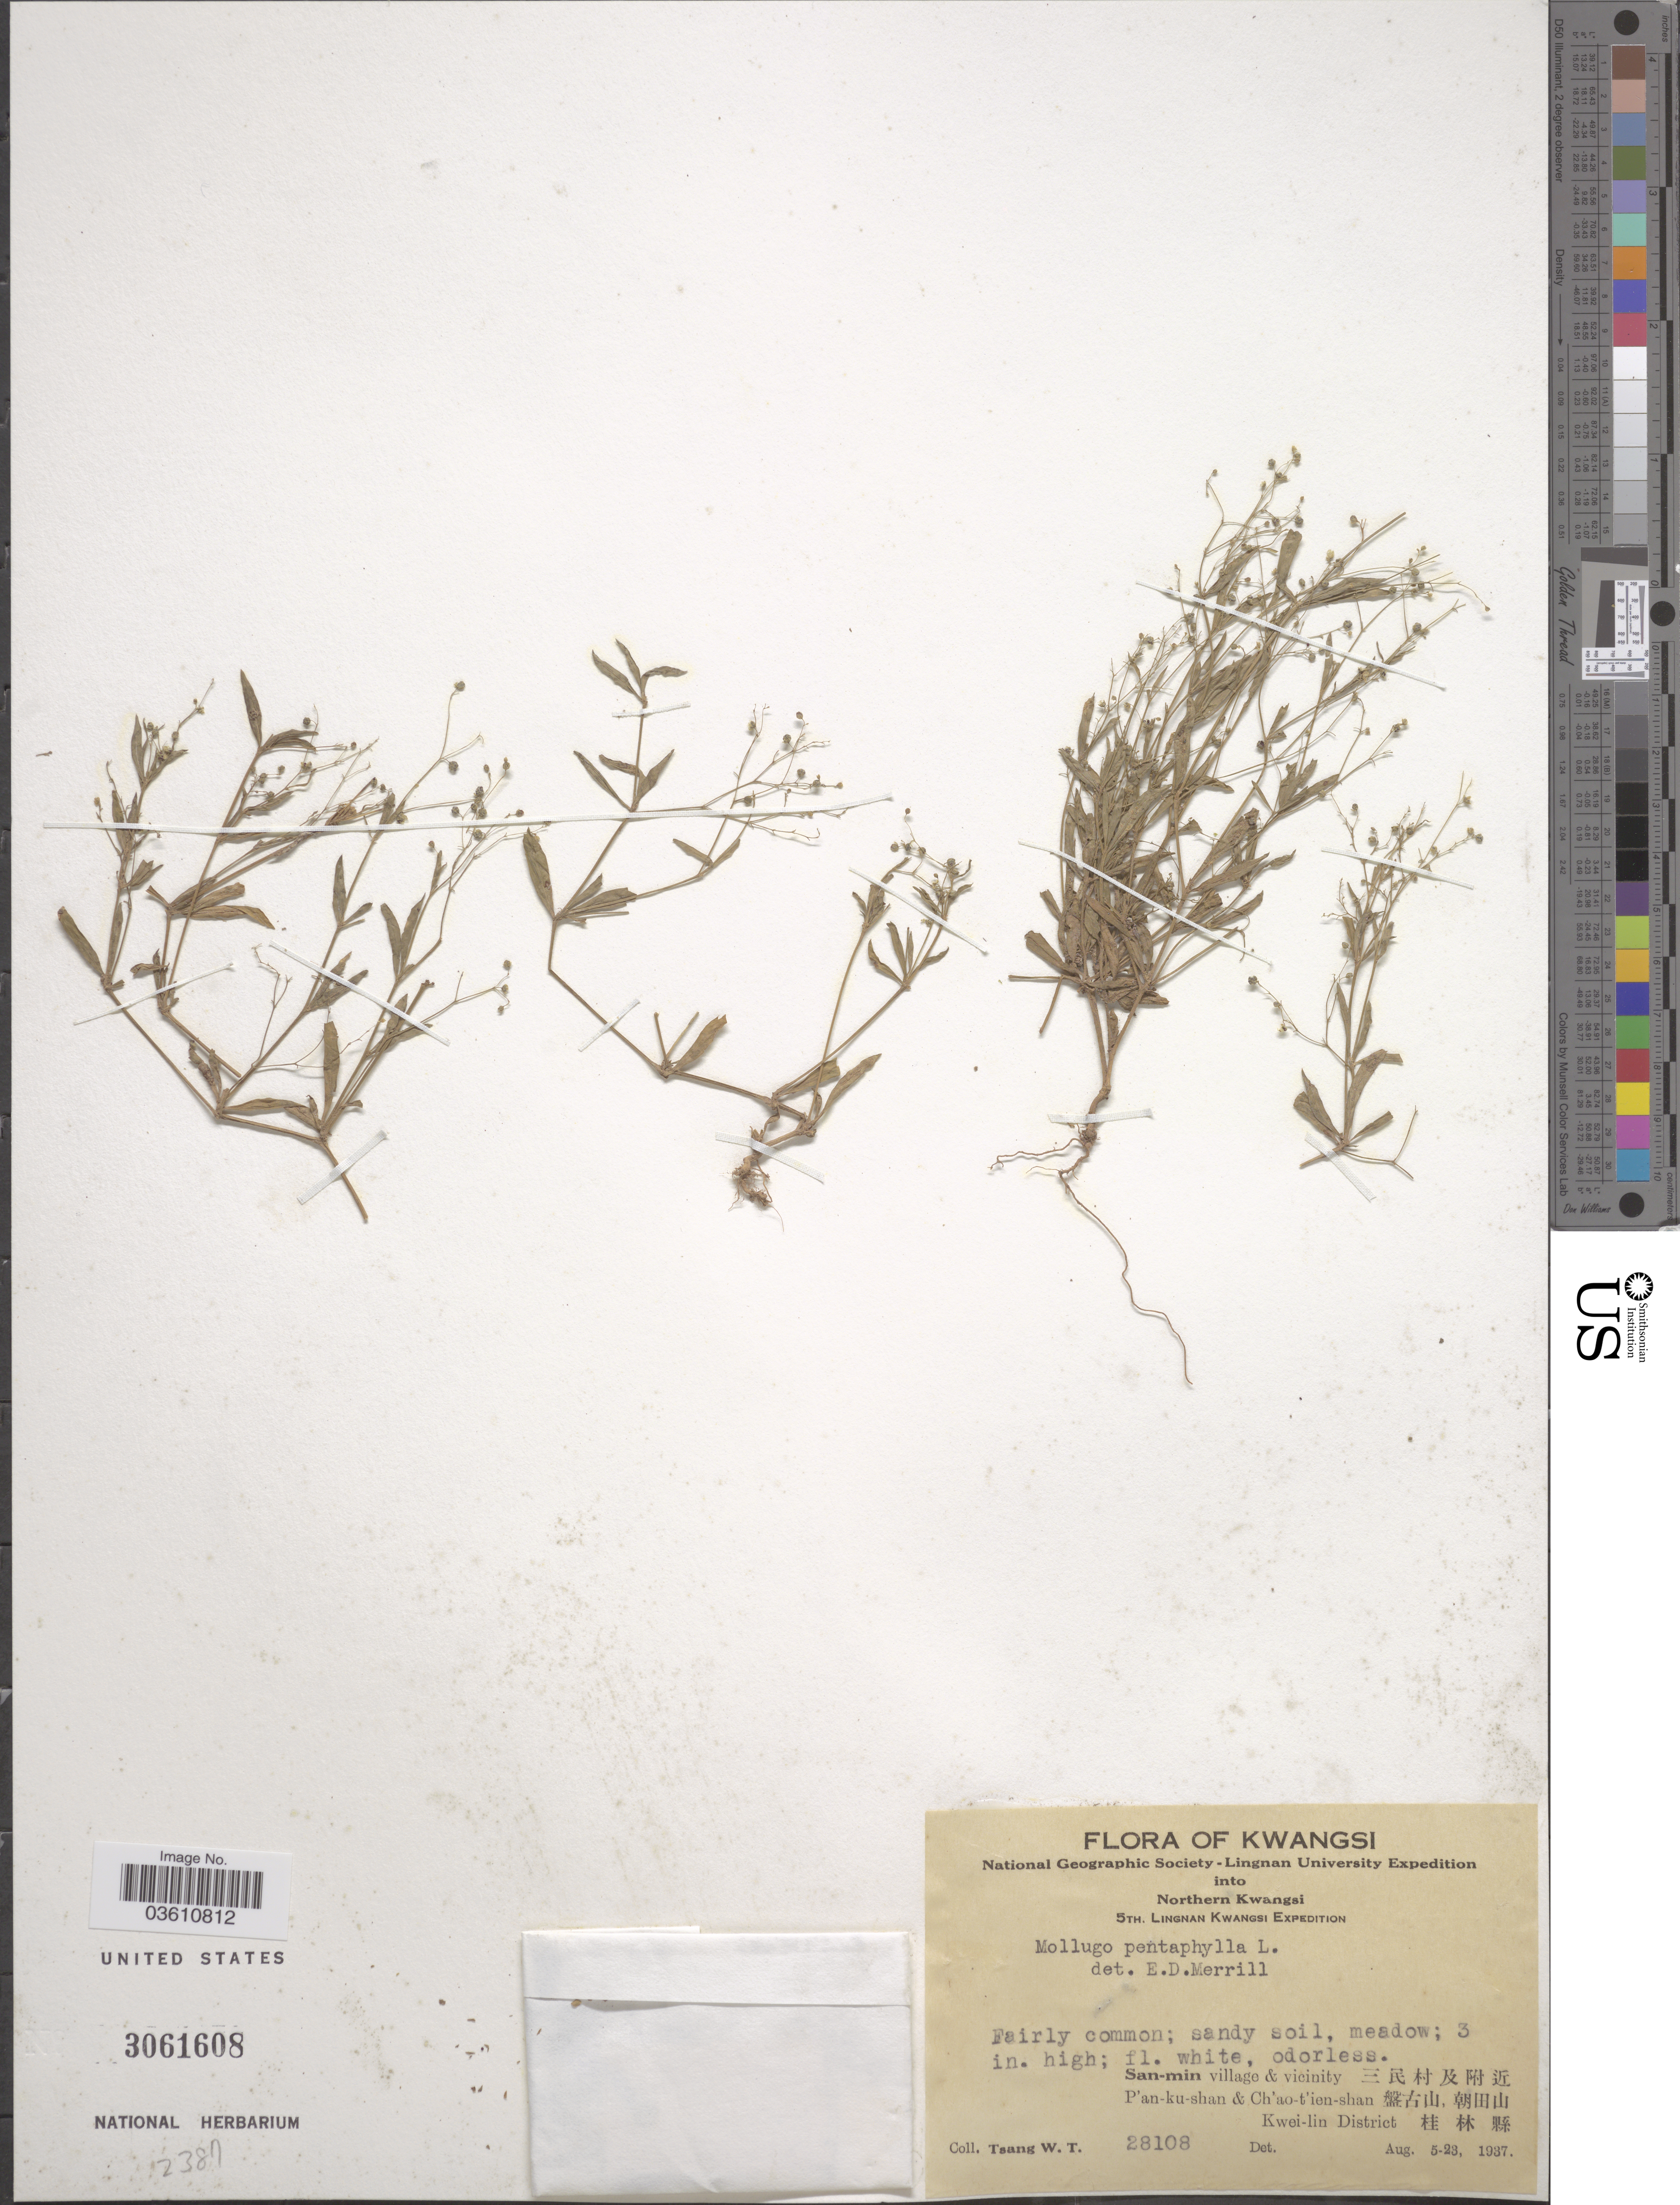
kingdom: Plantae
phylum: Tracheophyta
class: Magnoliopsida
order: Caryophyllales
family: Molluginaceae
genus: Trigastrotheca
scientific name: Trigastrotheca pentaphylla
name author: (L.) Thulin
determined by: Strong, Mark T., (BOT), Smithsonian Institution - National Museum of Natural History (UNITED STATES)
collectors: W. T. Tsang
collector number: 28108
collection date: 1937-08-05/1937-08-23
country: China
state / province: Guangxi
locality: Kwasi,northern Kwangsi. San-min village & vicinity P'an-ku-shan & Ch'ao-t'ien-shan Kwei-lin District .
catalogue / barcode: US 3061608